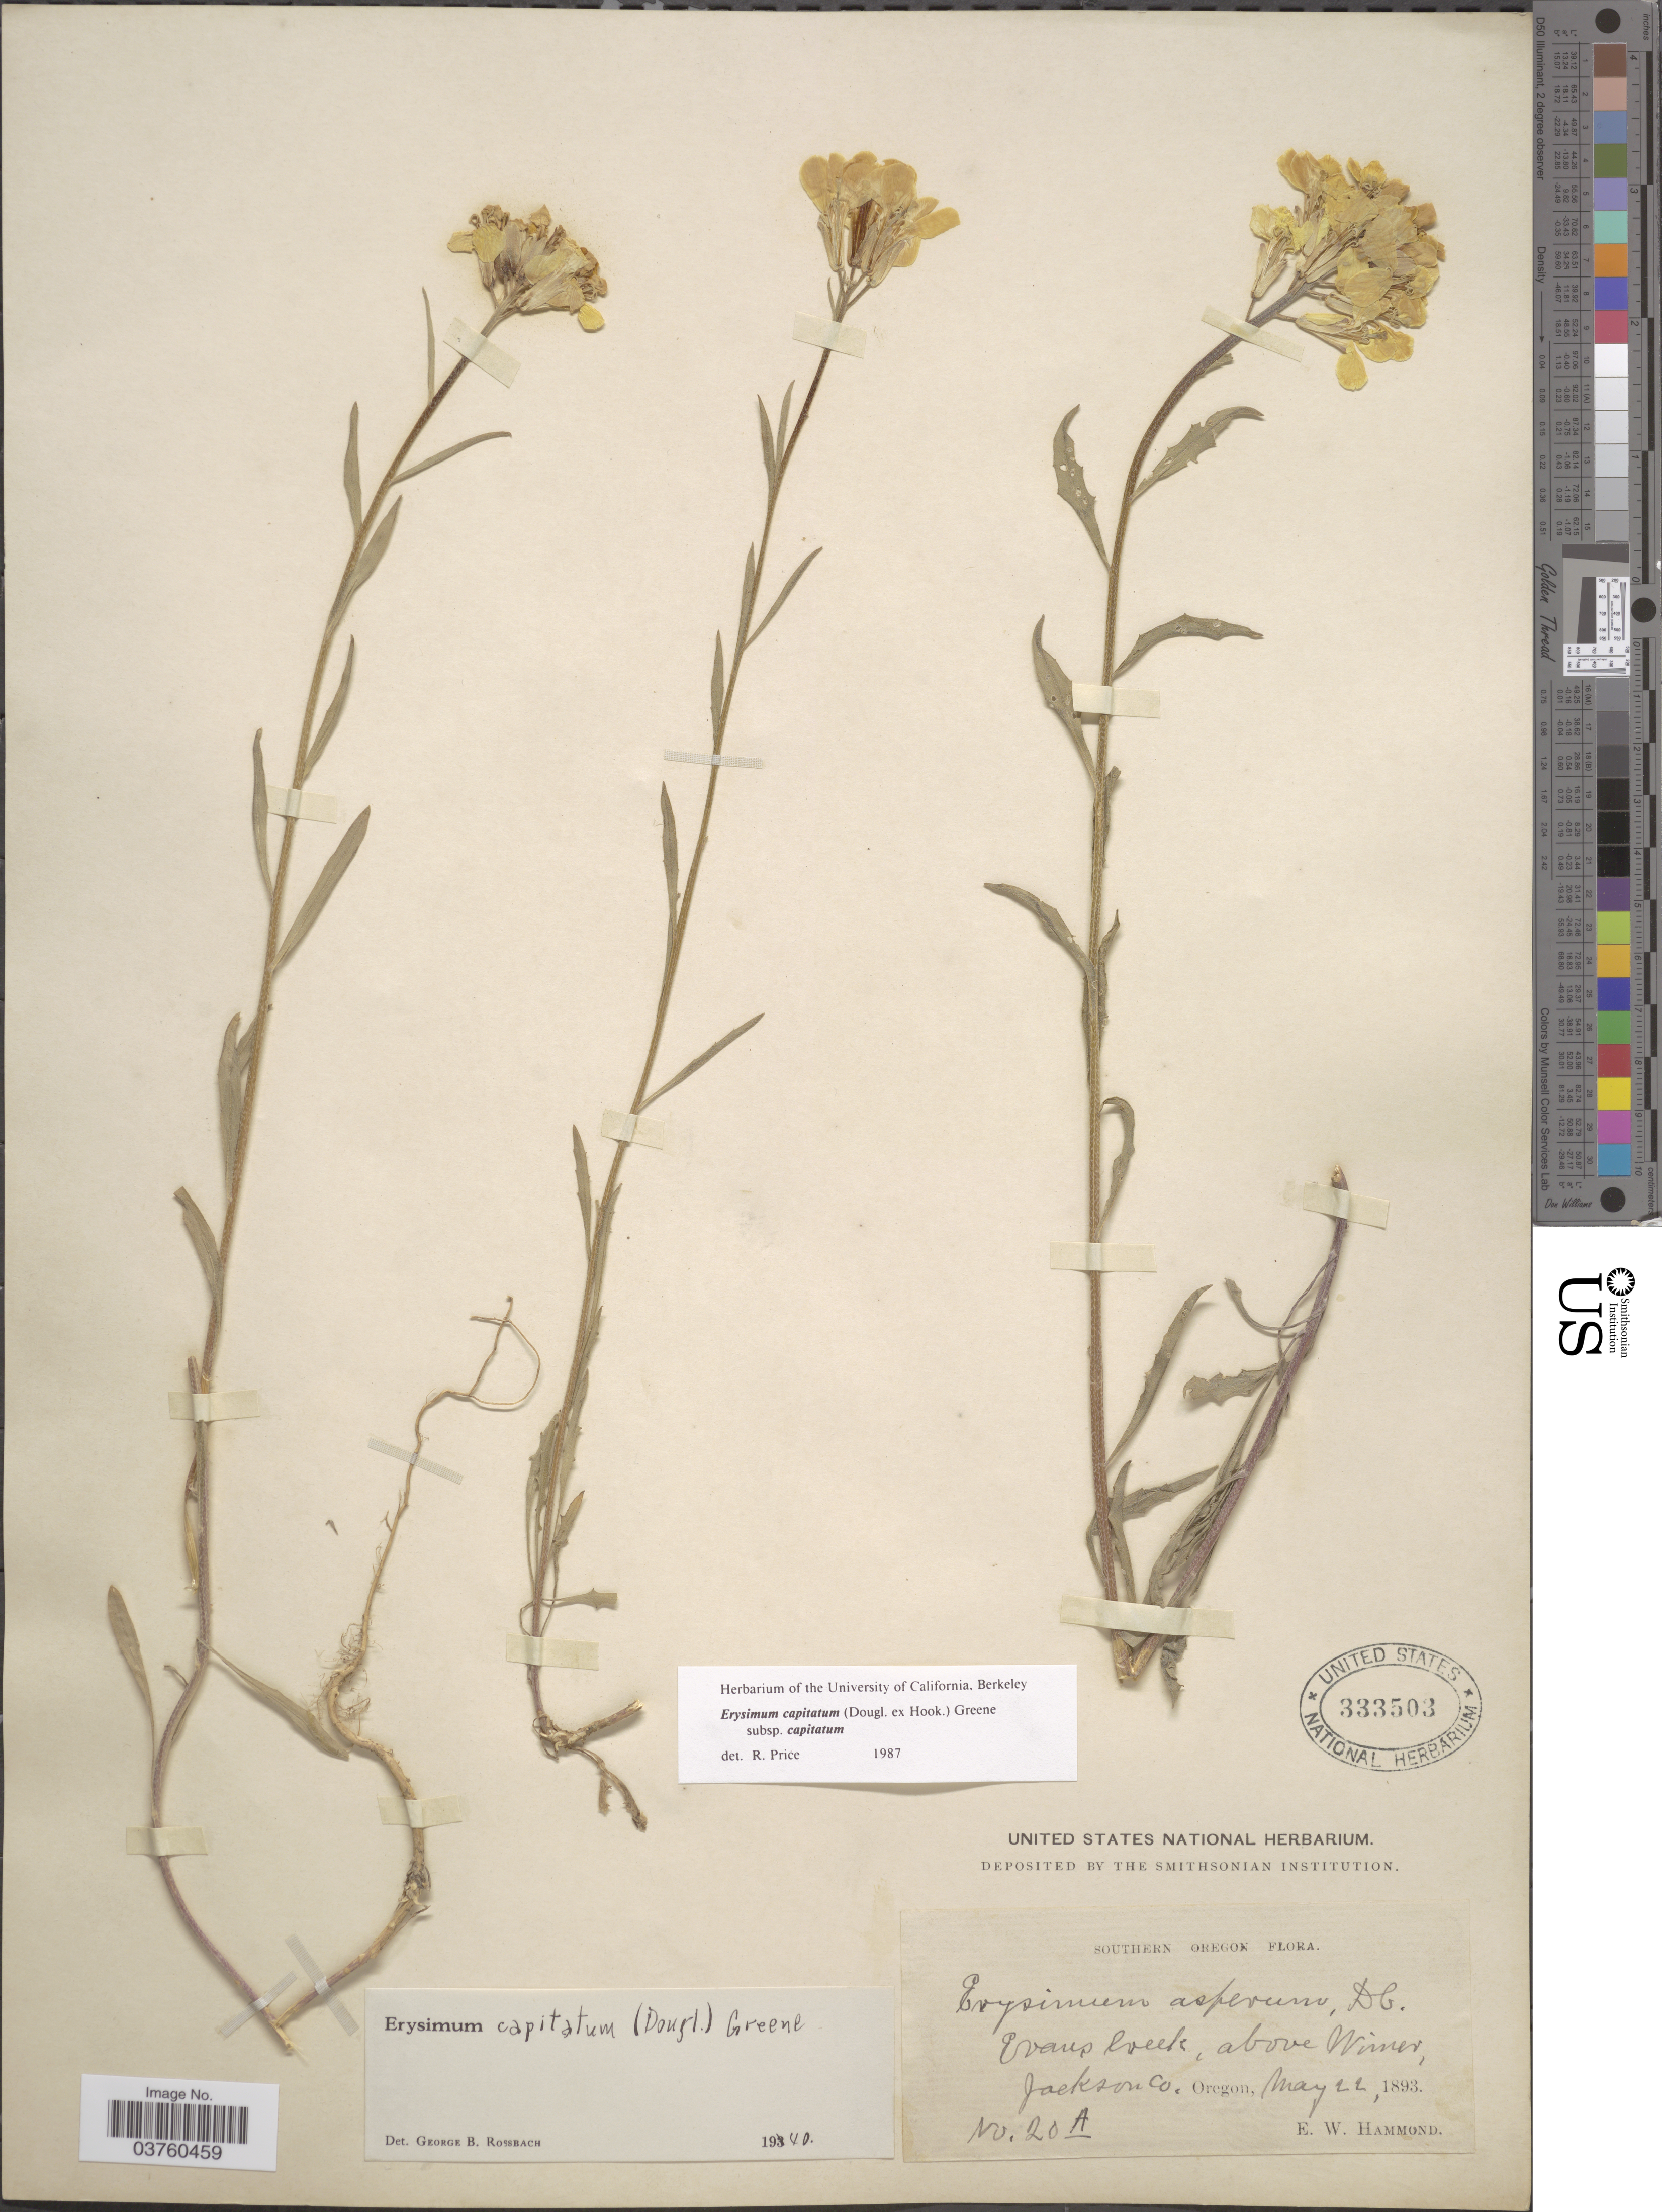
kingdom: Plantae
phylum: Tracheophyta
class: Magnoliopsida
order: Brassicales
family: Brassicaceae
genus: Erysimum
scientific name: Erysimum capitatum subsp. capitatum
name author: (Douglas ex Hook.) Greene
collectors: E. Hammond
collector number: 20A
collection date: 1893-05-22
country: United States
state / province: Oregon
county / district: Jackson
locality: Southern Oregon. Evans Creek, above Wimer, Jackson Co.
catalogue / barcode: US 333503